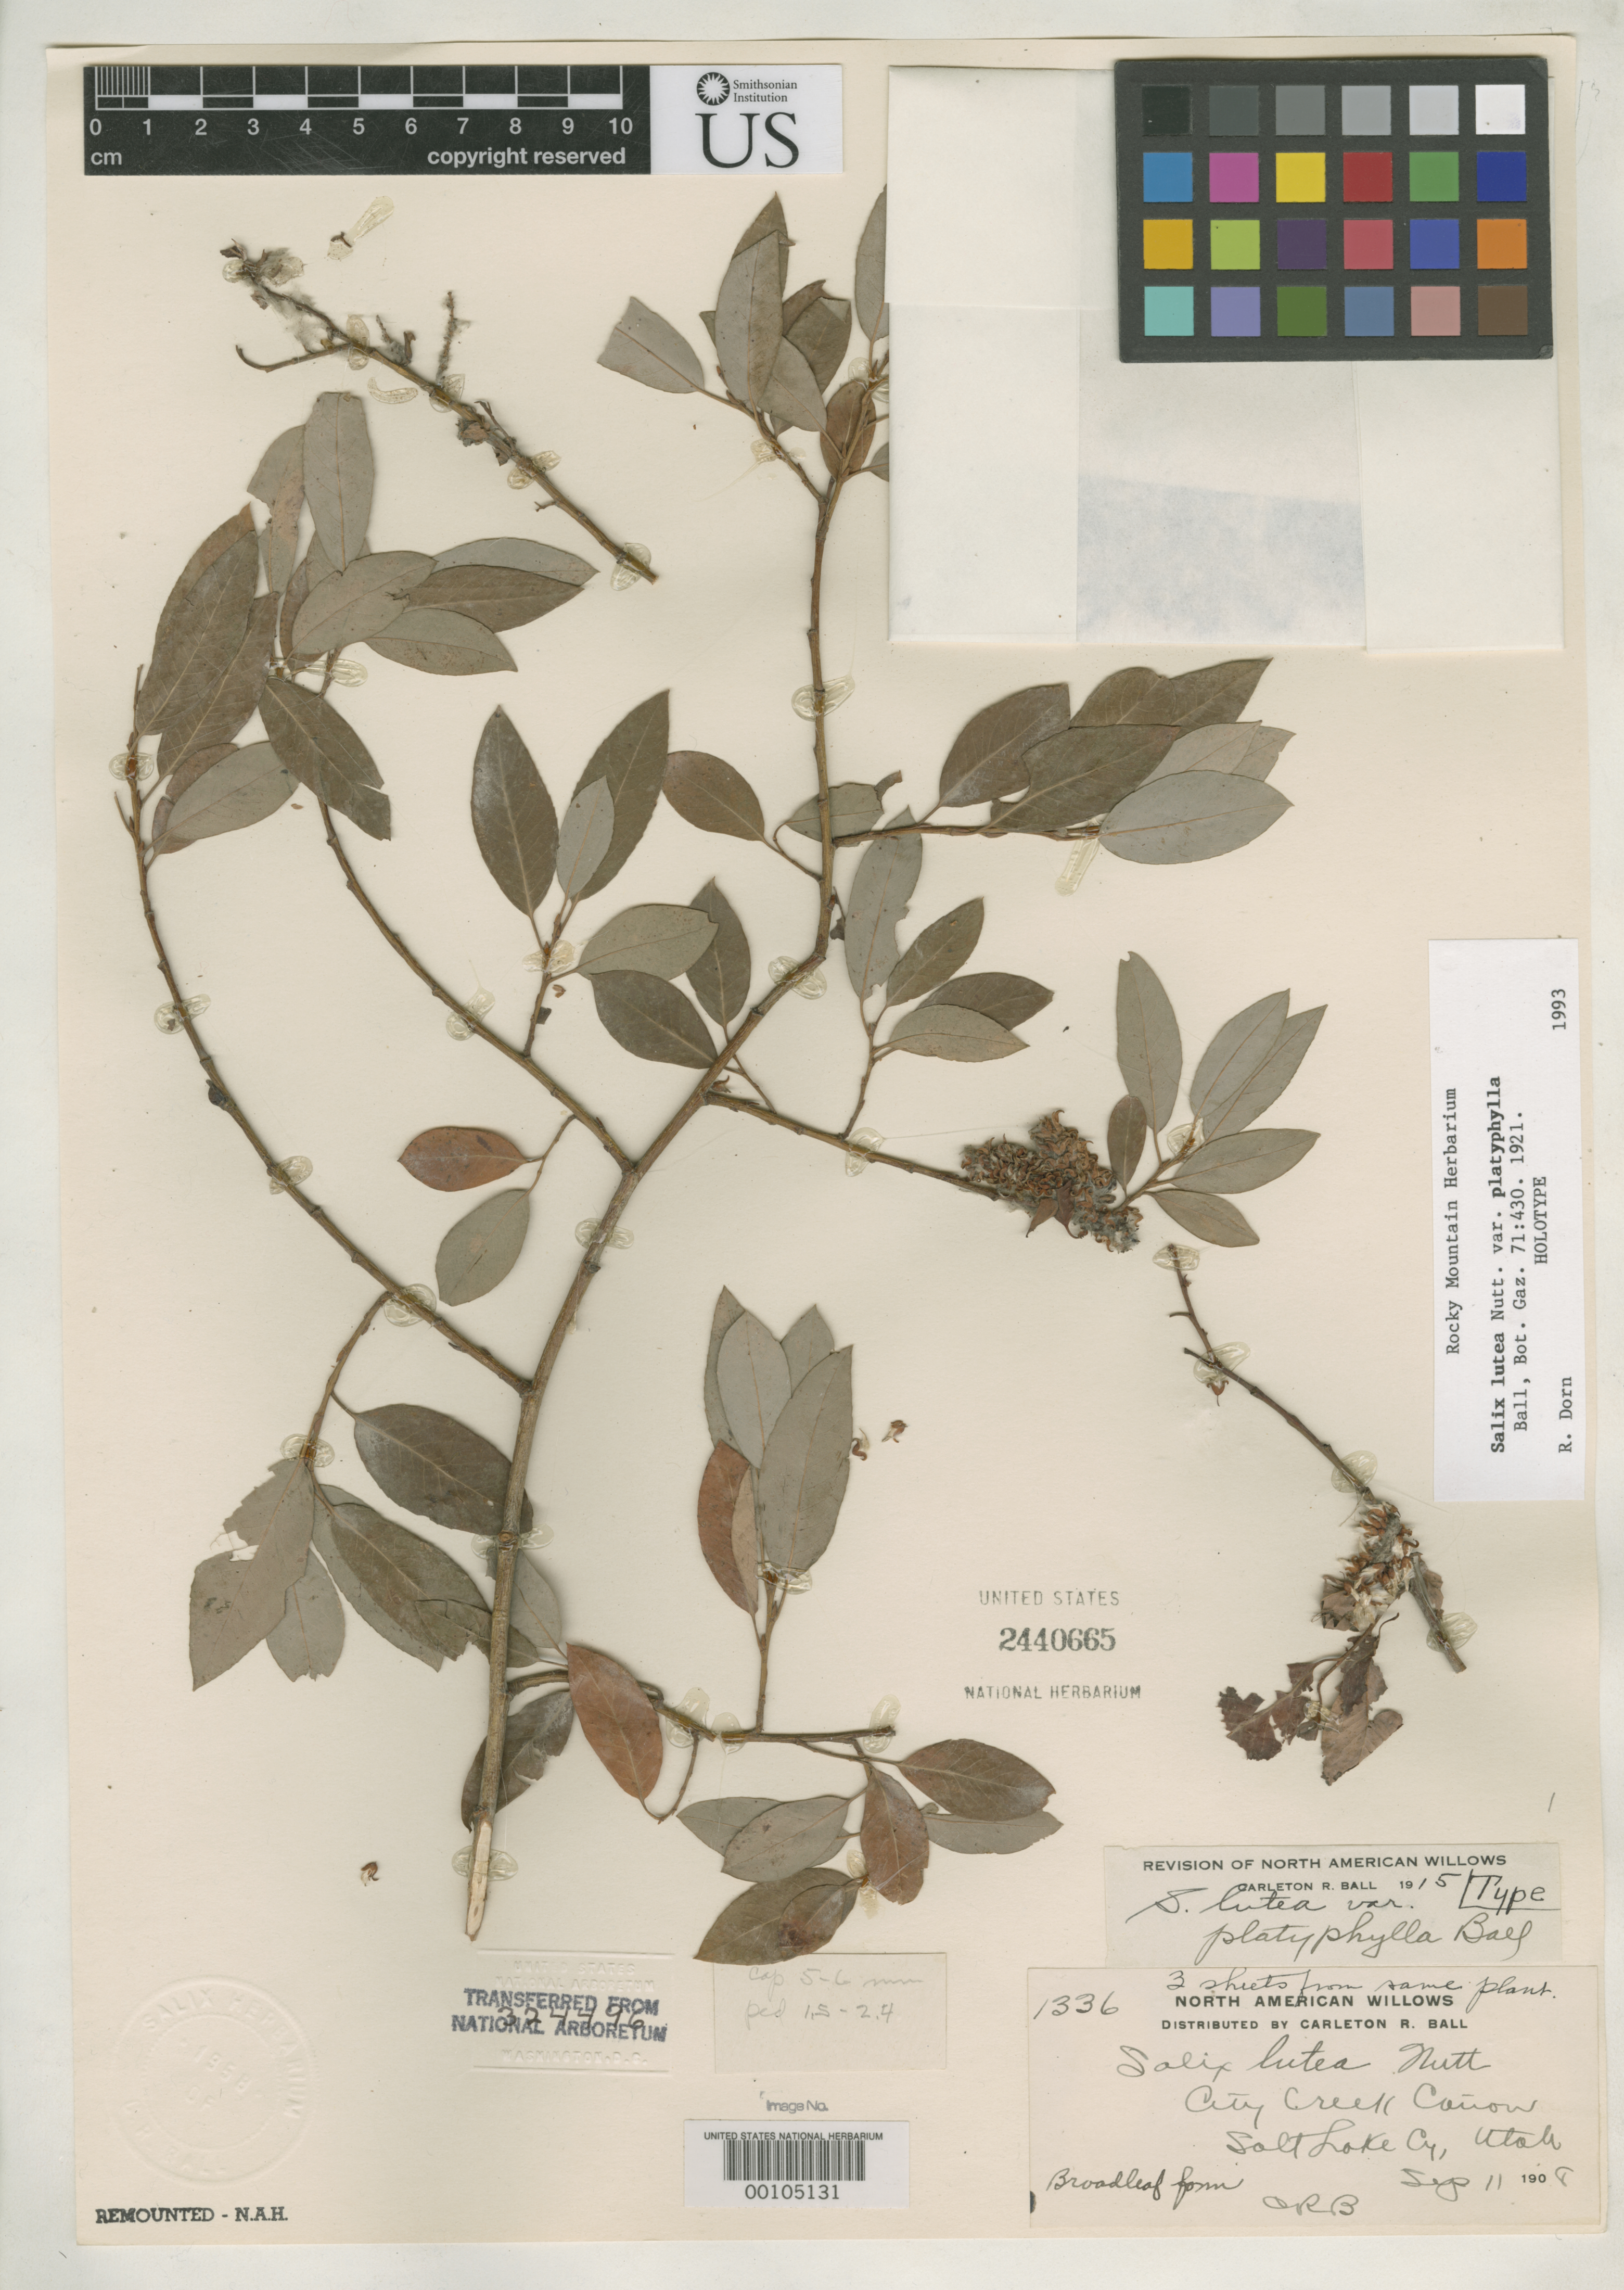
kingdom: Plantae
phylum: Tracheophyta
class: Magnoliopsida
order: Malpighiales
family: Salicaceae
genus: Salix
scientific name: Salix lutea var. platyphylla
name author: C.R. Ball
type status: Holotype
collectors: C. R. Ball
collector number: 1336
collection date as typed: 11 Sep 1908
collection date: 1908-09-11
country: United States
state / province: Utah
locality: City Creek Canyon, Salt Lake City.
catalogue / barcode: US 2440665